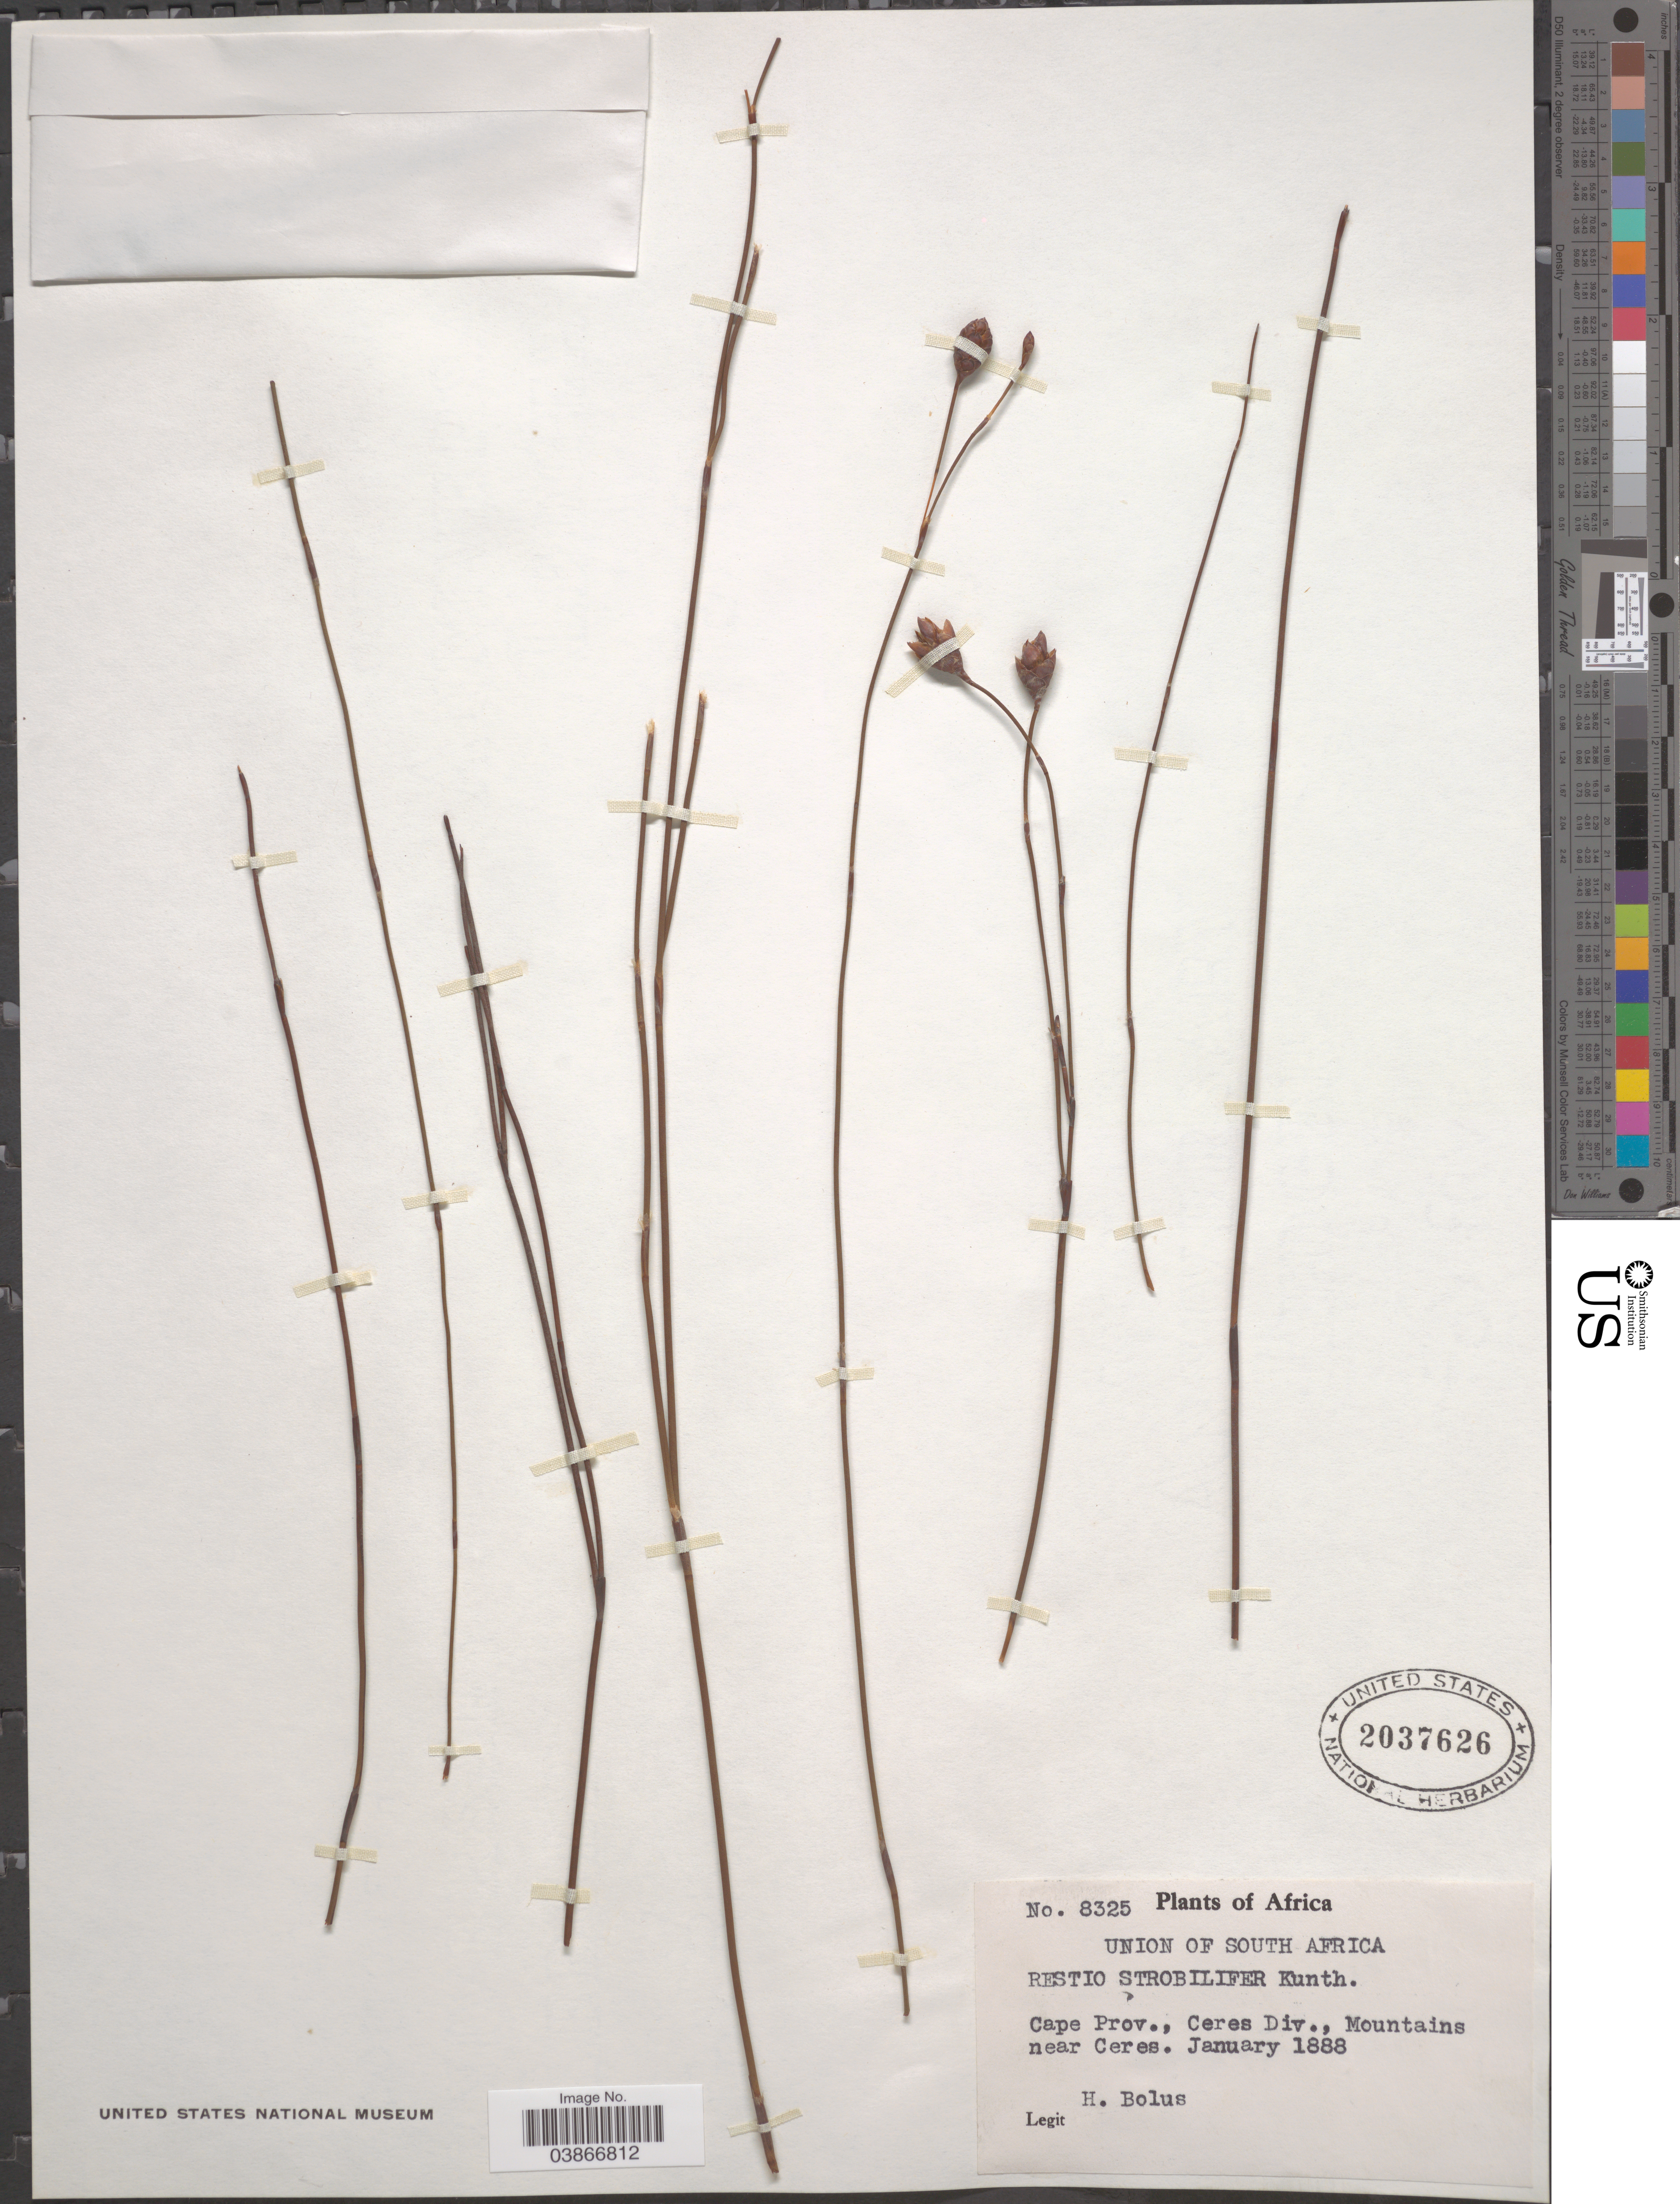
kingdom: Plantae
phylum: Tracheophyta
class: Liliopsida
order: Poales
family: Restionaceae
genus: Restio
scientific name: Restio strobilifer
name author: Kunth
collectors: H. Bolus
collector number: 8325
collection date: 1888-01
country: South Africa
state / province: Western Cape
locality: Union of South Africa. Ceres Div., Mountains near Ceres.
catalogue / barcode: US 2037626